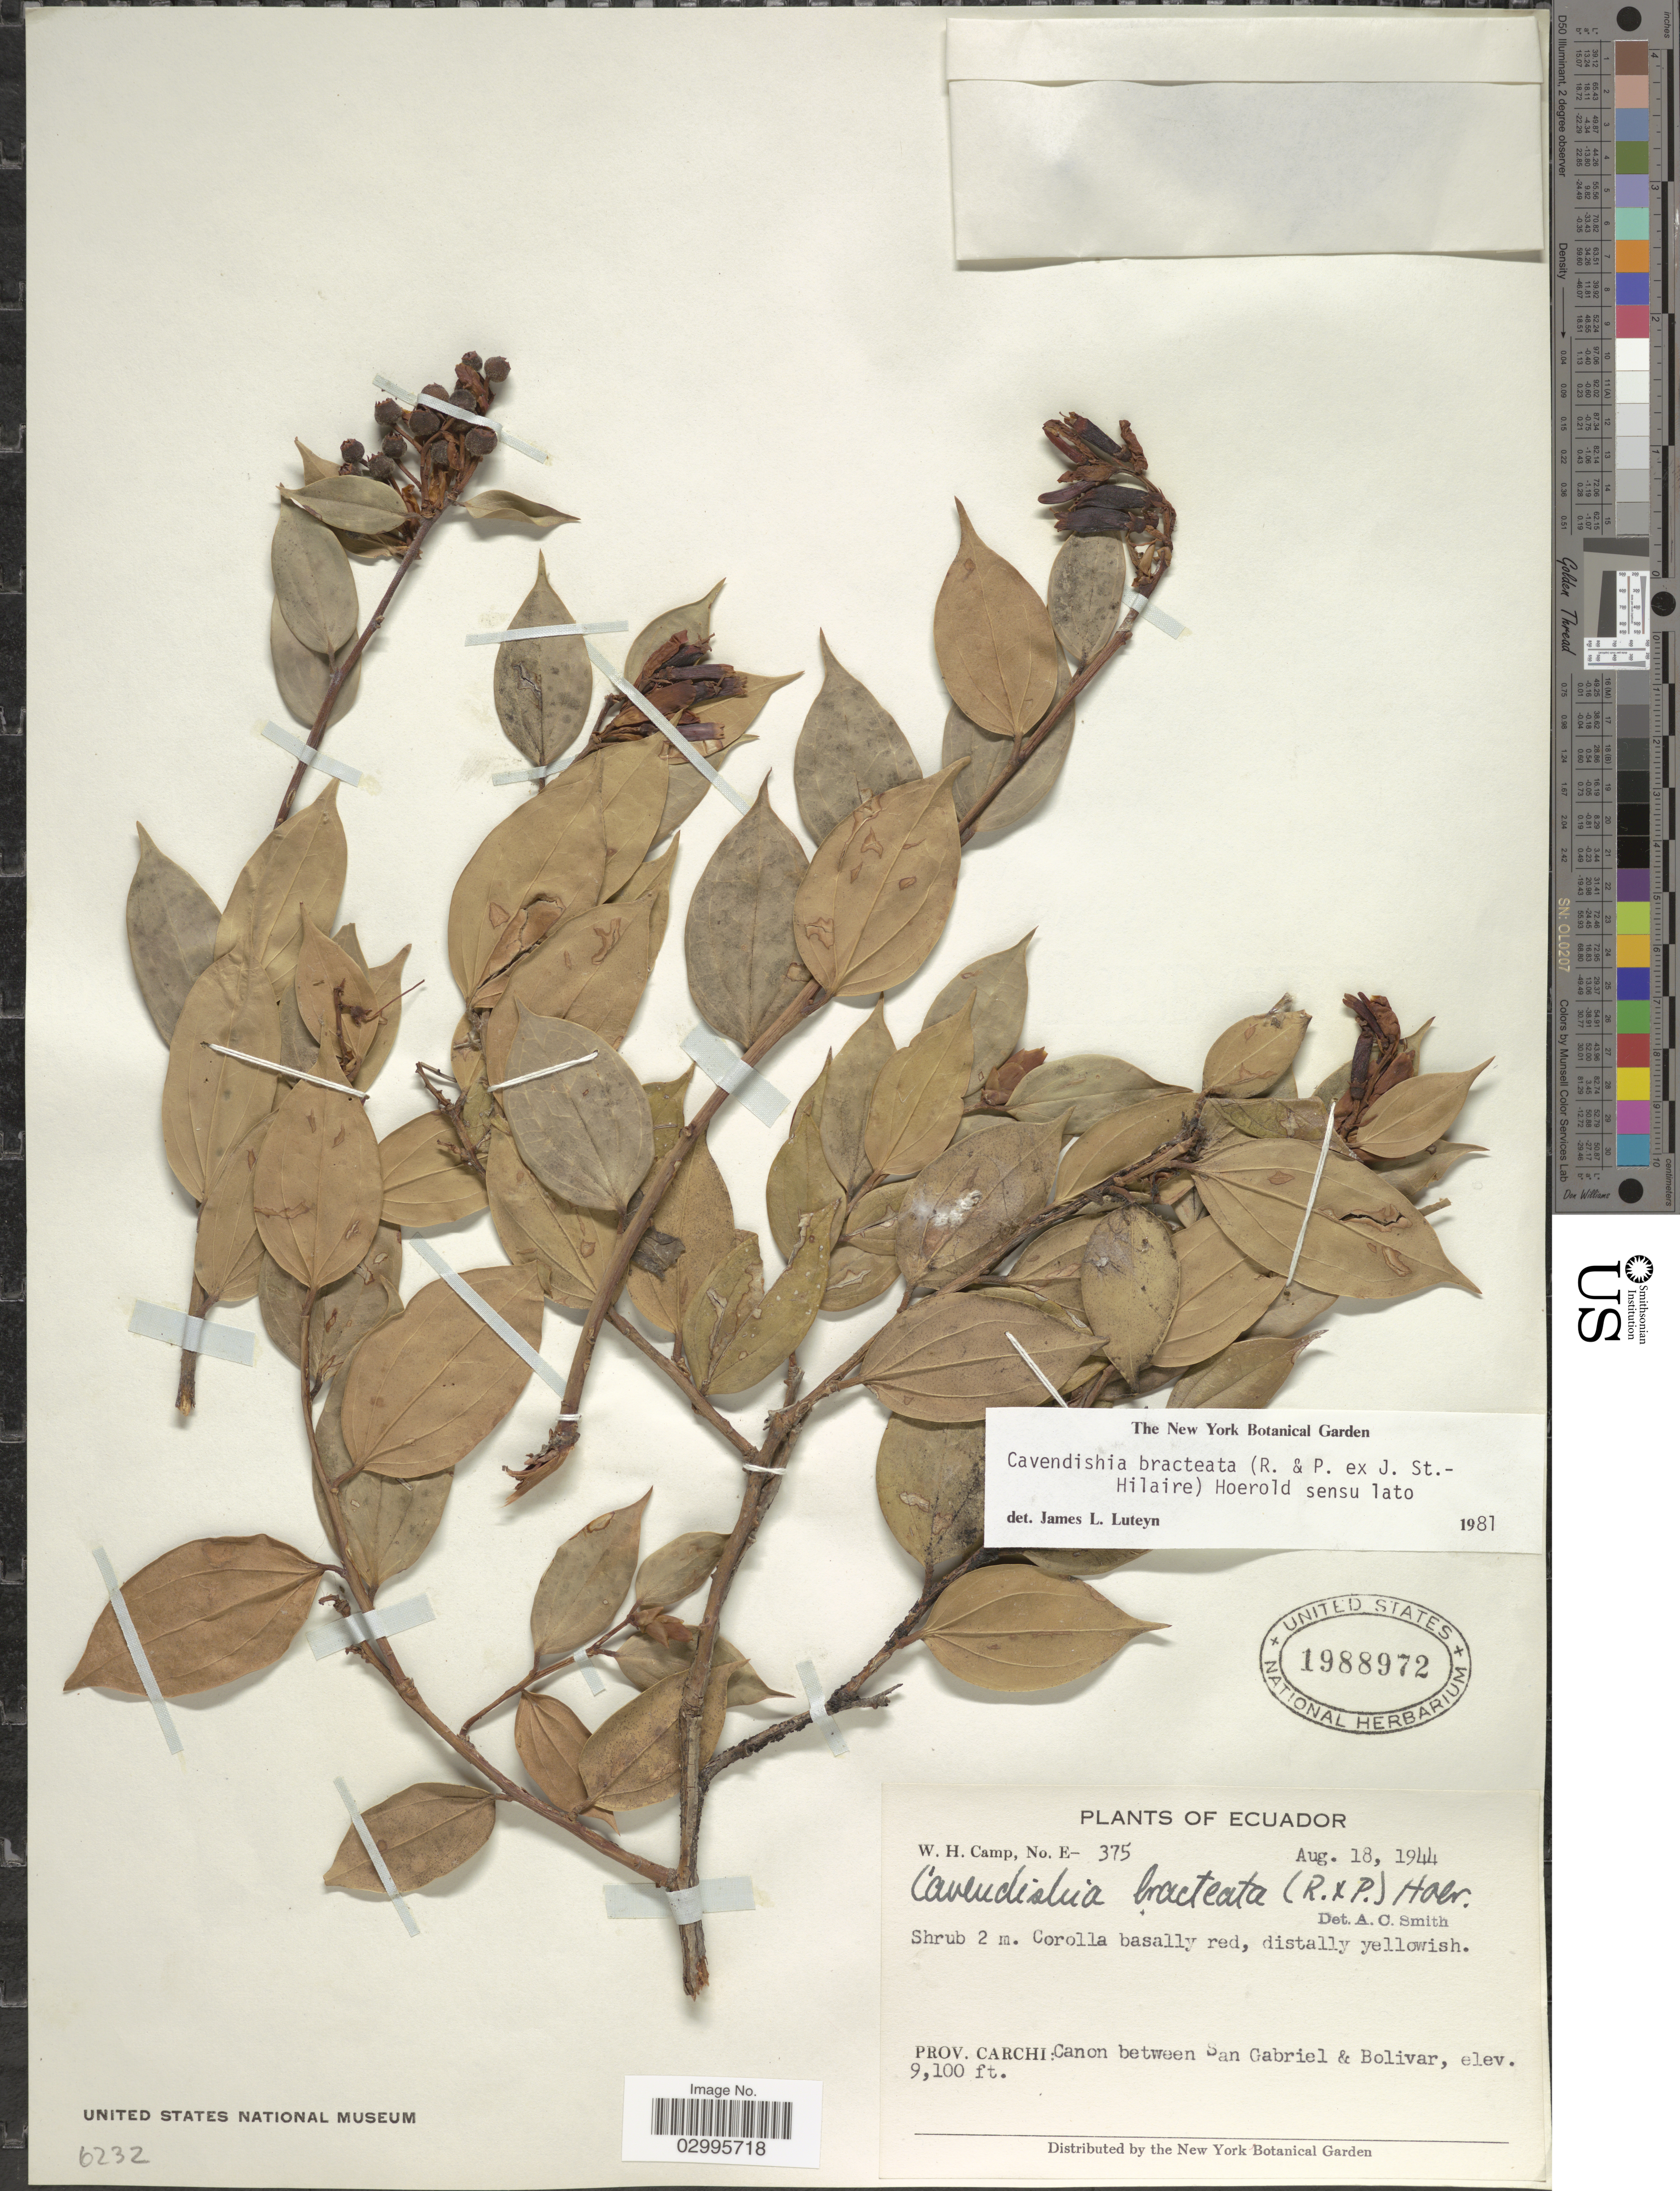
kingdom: Plantae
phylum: Tracheophyta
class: Magnoliopsida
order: Ericales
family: Ericaceae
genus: Cavendishia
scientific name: Cavendishia bracteata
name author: (Ruiz & Pav. ex J. St.-Hil.) Hoerold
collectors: W. H. Camp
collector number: E-375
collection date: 1944-08-18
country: Ecuador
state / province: Carchi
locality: Canon between San Gabriel & Bolivar.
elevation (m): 2774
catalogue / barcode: US 1988972